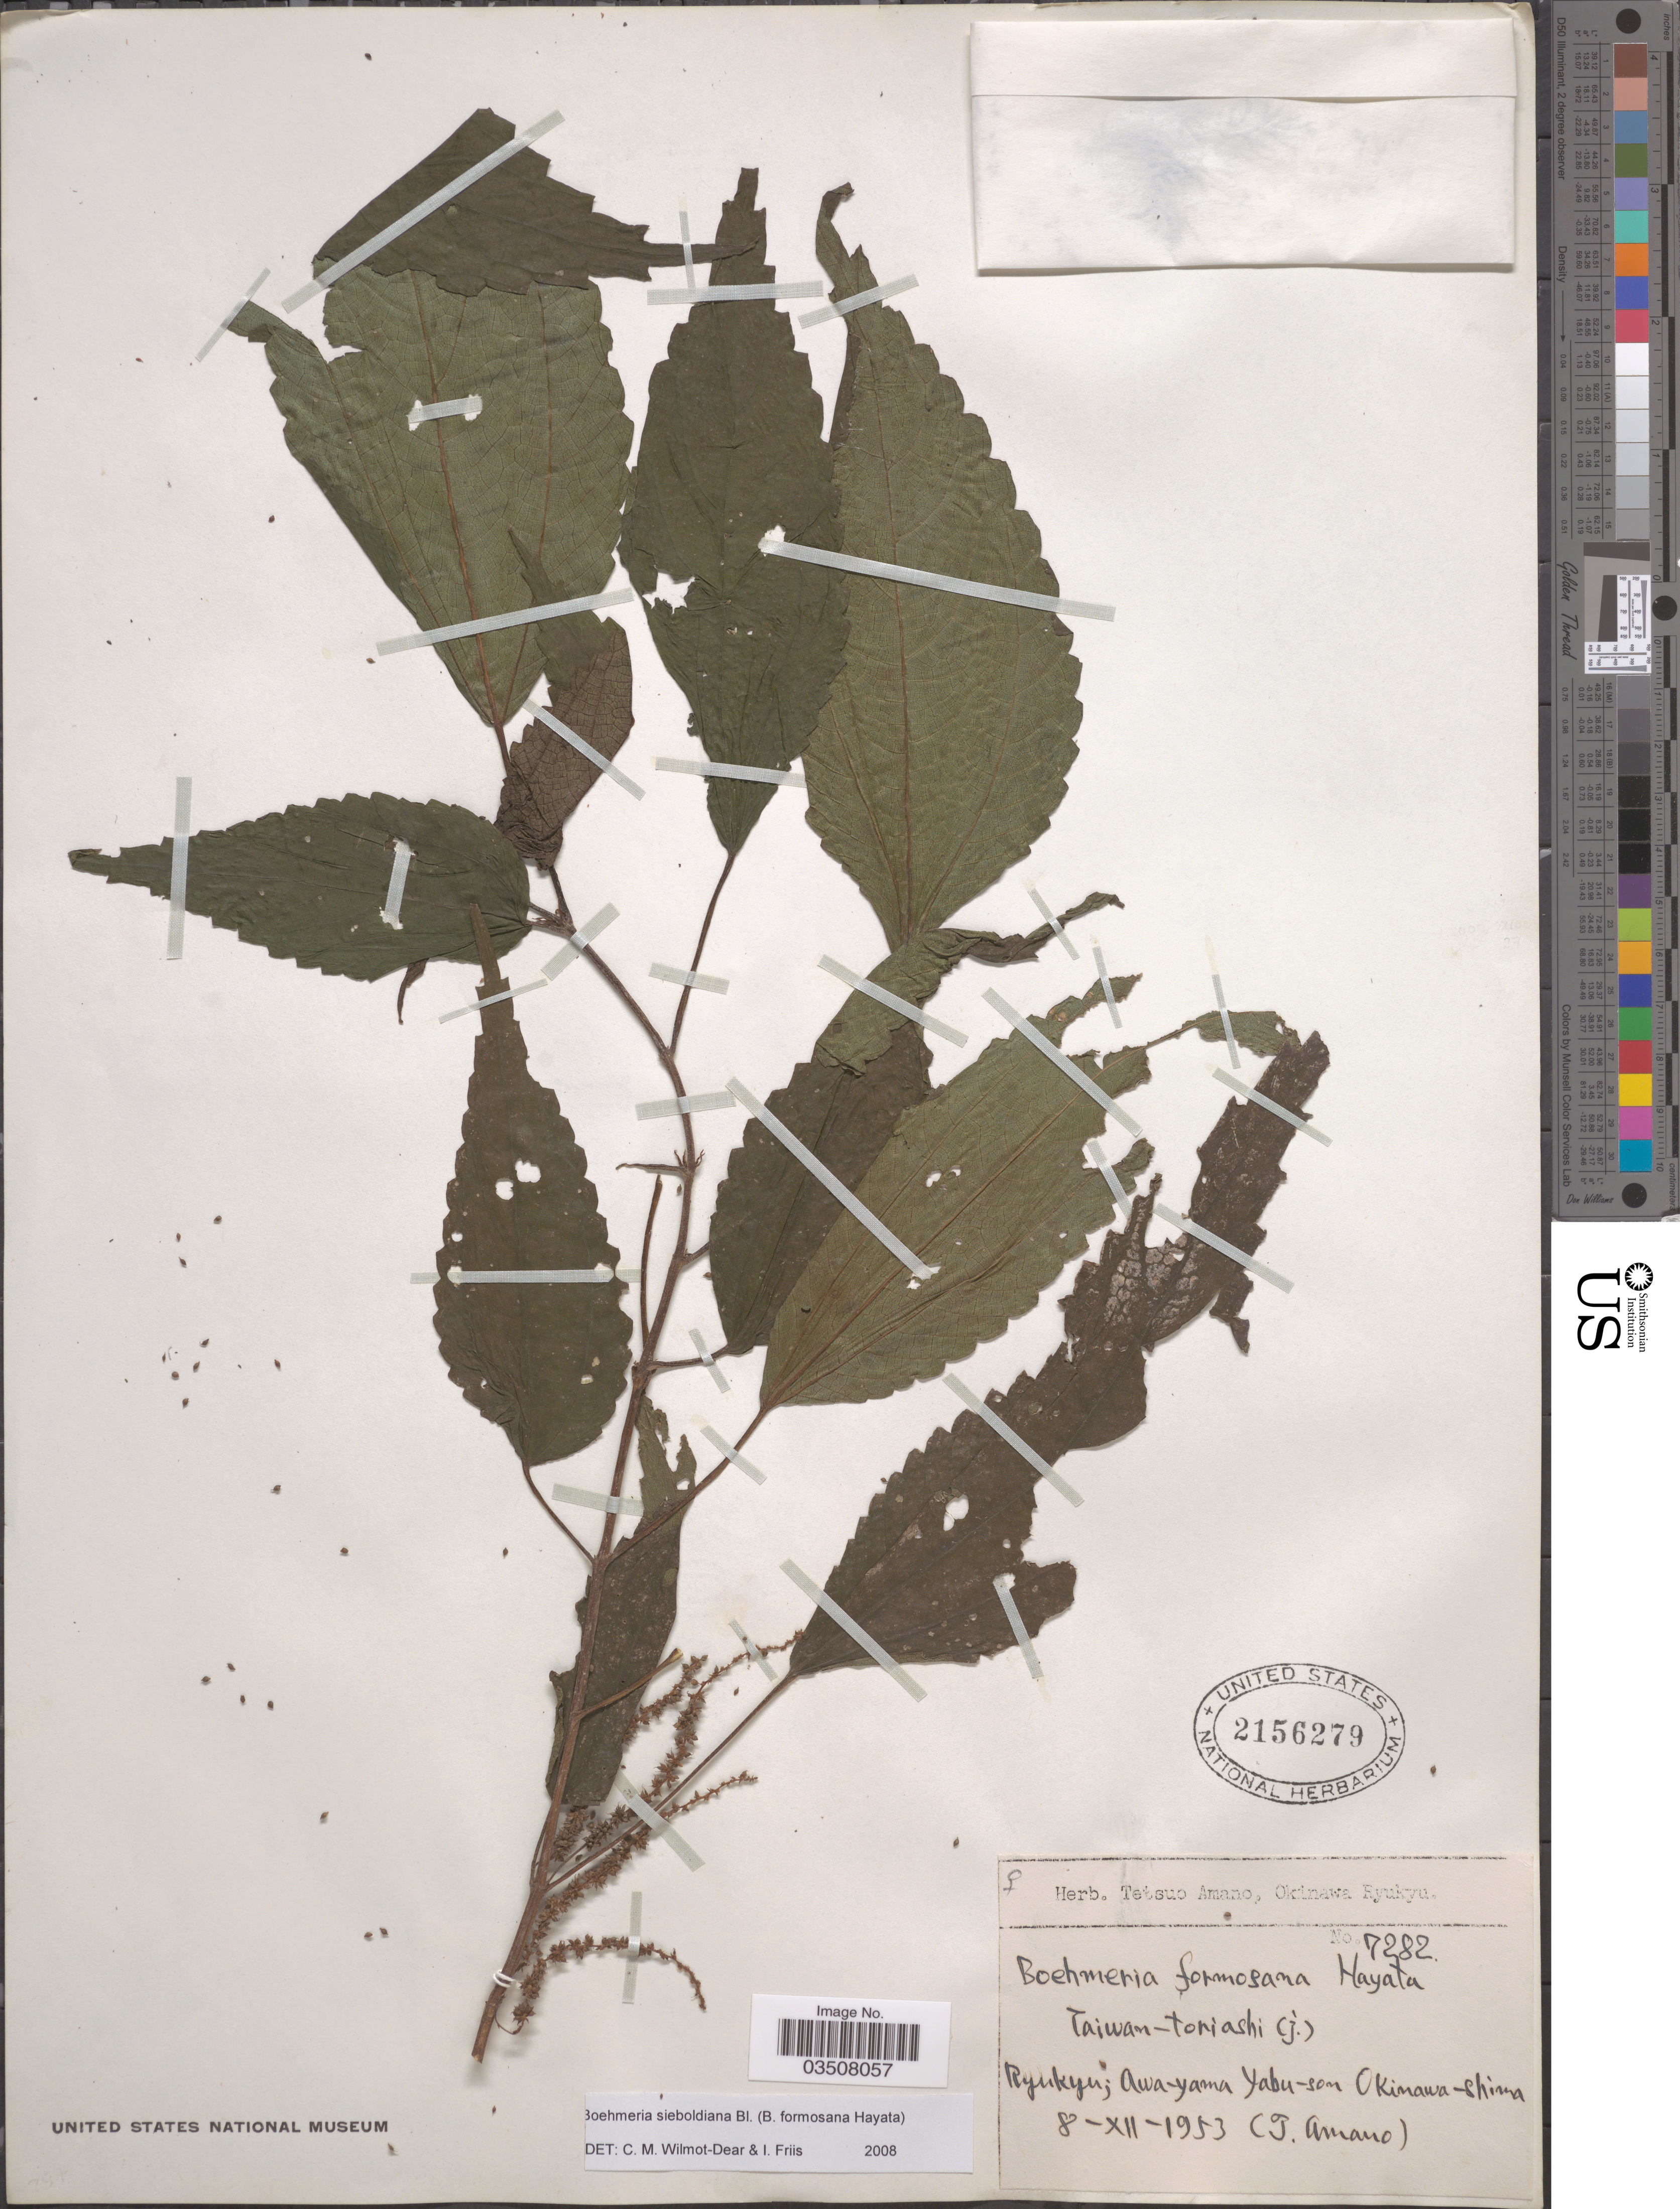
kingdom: Plantae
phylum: Tracheophyta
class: Magnoliopsida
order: Rosales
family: Urticaceae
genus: Boehmeria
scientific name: Boehmeria sieboldiana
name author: Blume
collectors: T. Amano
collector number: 7282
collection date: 1953-12-08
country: Japan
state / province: Okinawa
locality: Ryukyu; Awa-yama Yabu-son Okinawa-shima.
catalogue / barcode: US 2156279